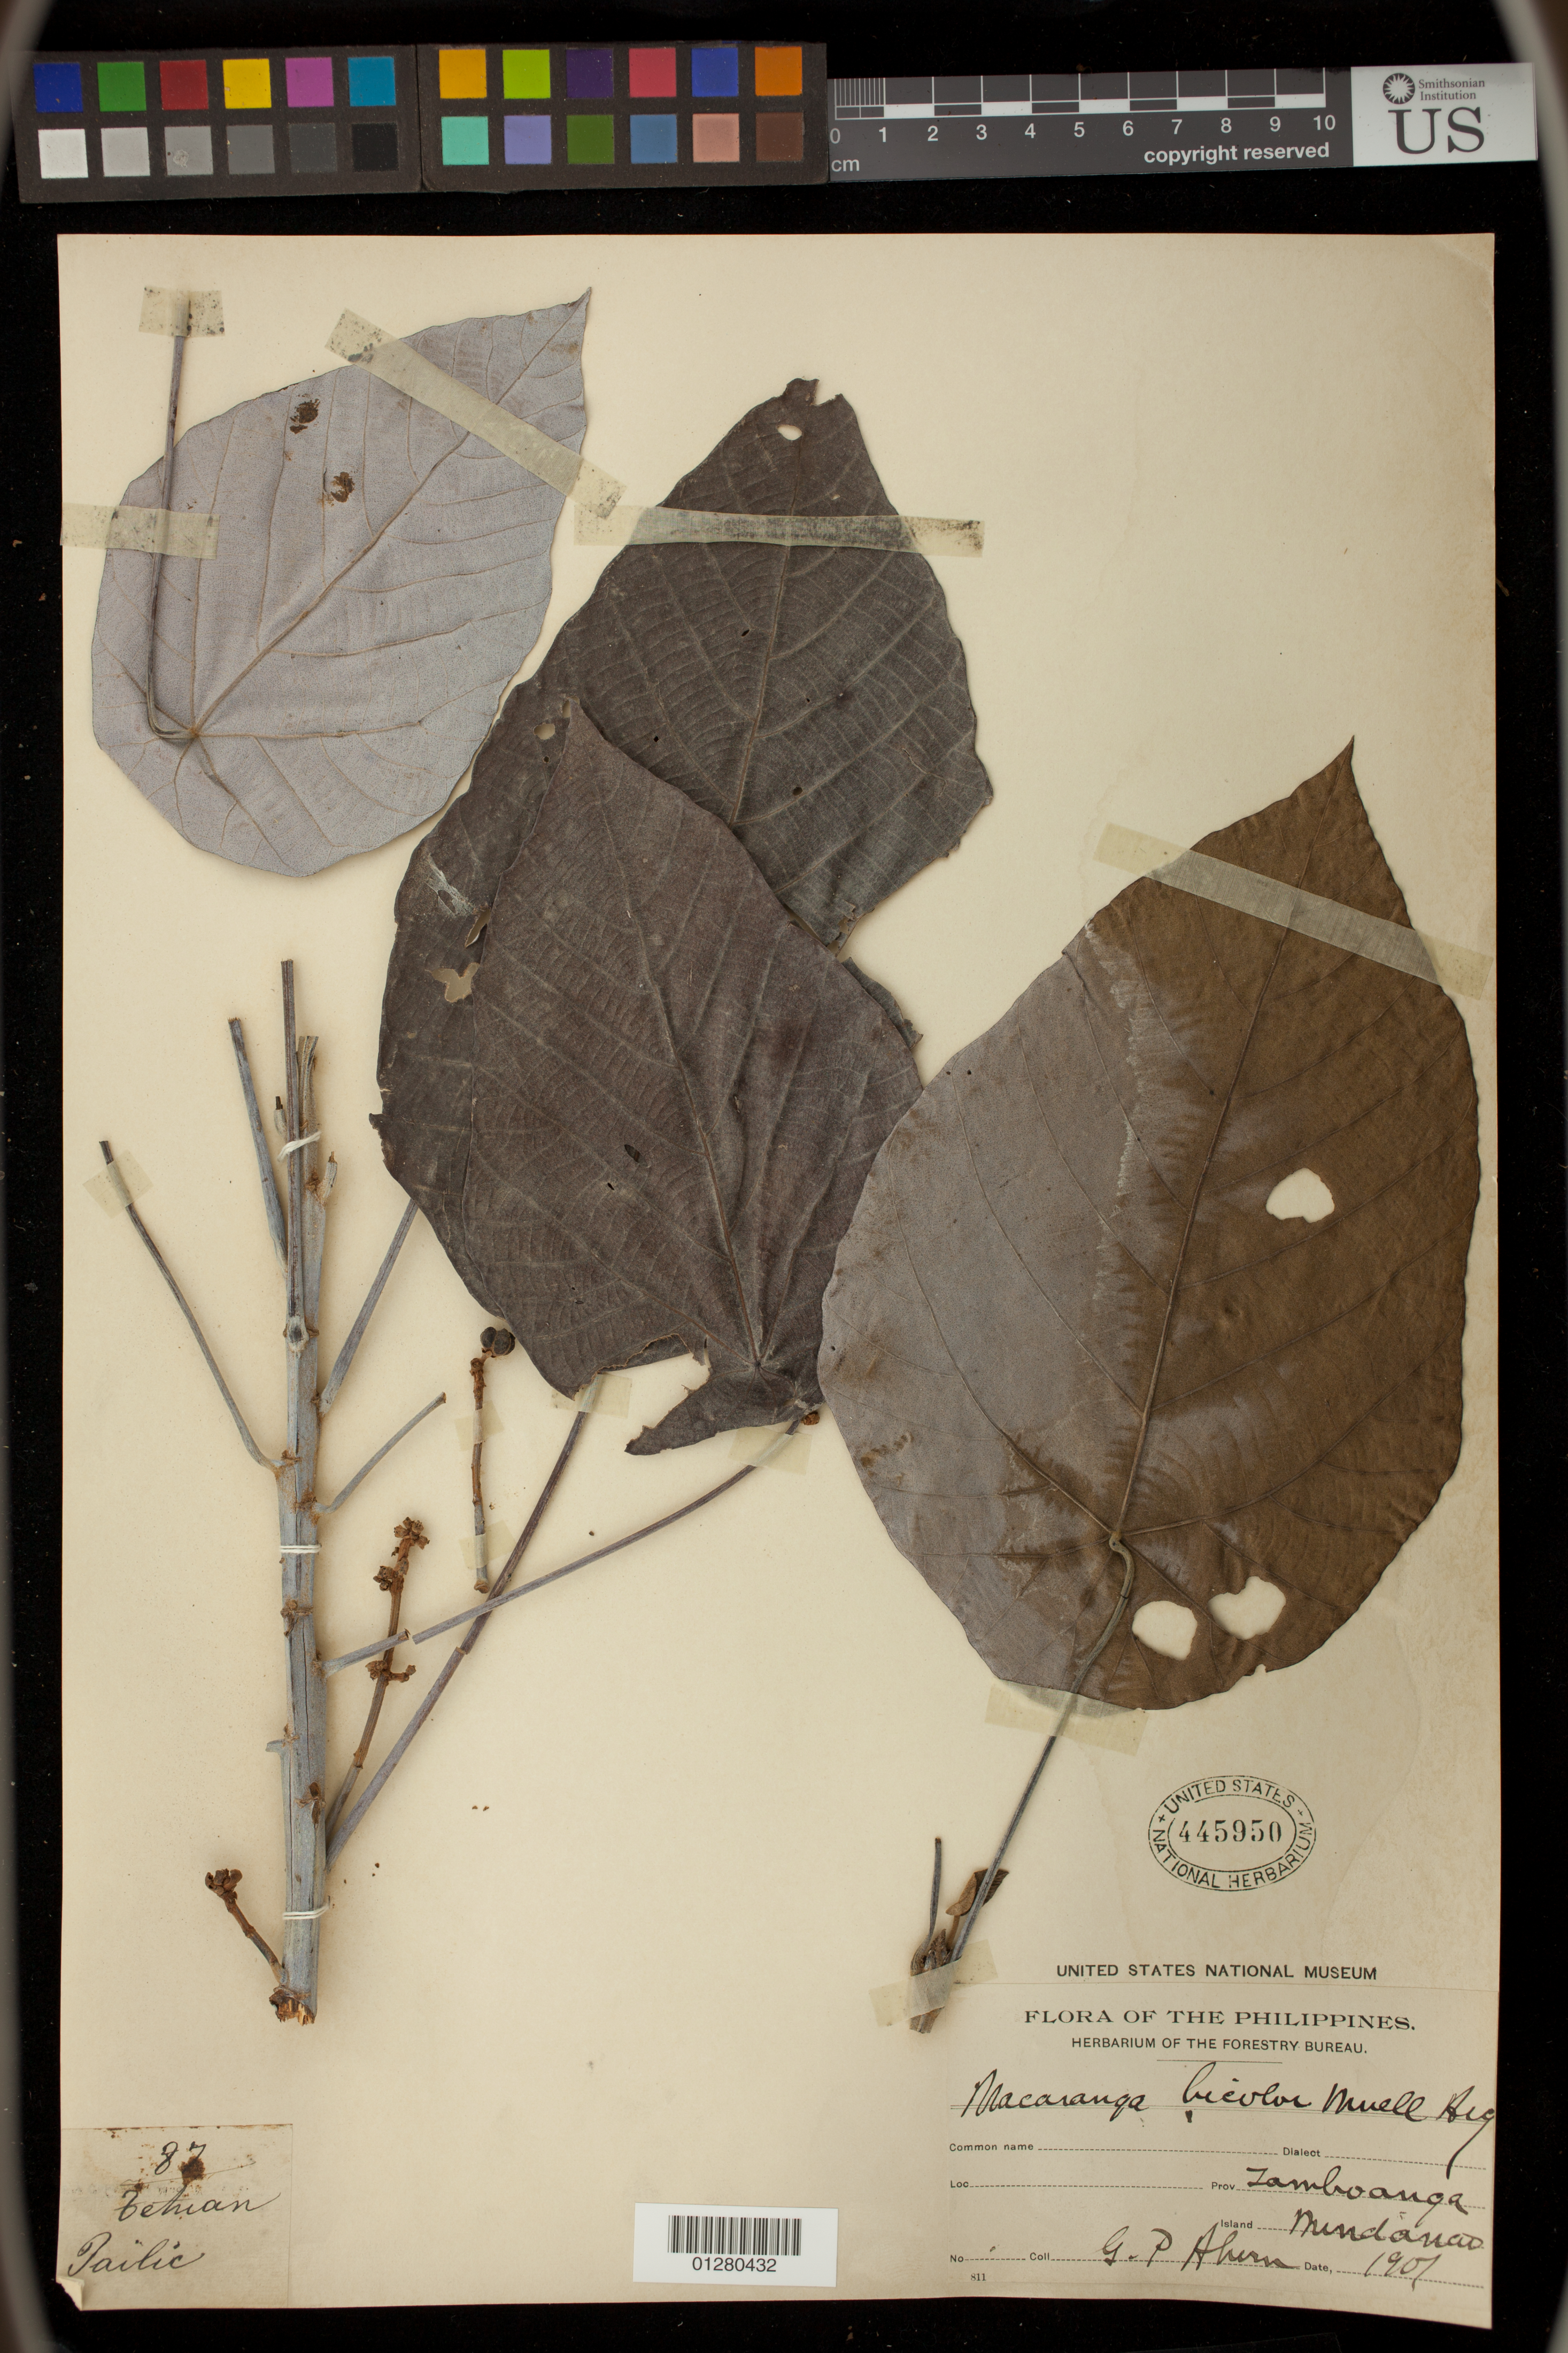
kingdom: Plantae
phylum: Tracheophyta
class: Magnoliopsida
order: Malpighiales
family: Euphorbiaceae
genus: Macaranga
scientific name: Macaranga bicolor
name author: Müll. Arg.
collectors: G. Ahern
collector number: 87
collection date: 1907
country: Philippines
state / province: Zamboanga Peninsula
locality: Zamboanga, Mindanao Island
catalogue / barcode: US 445950